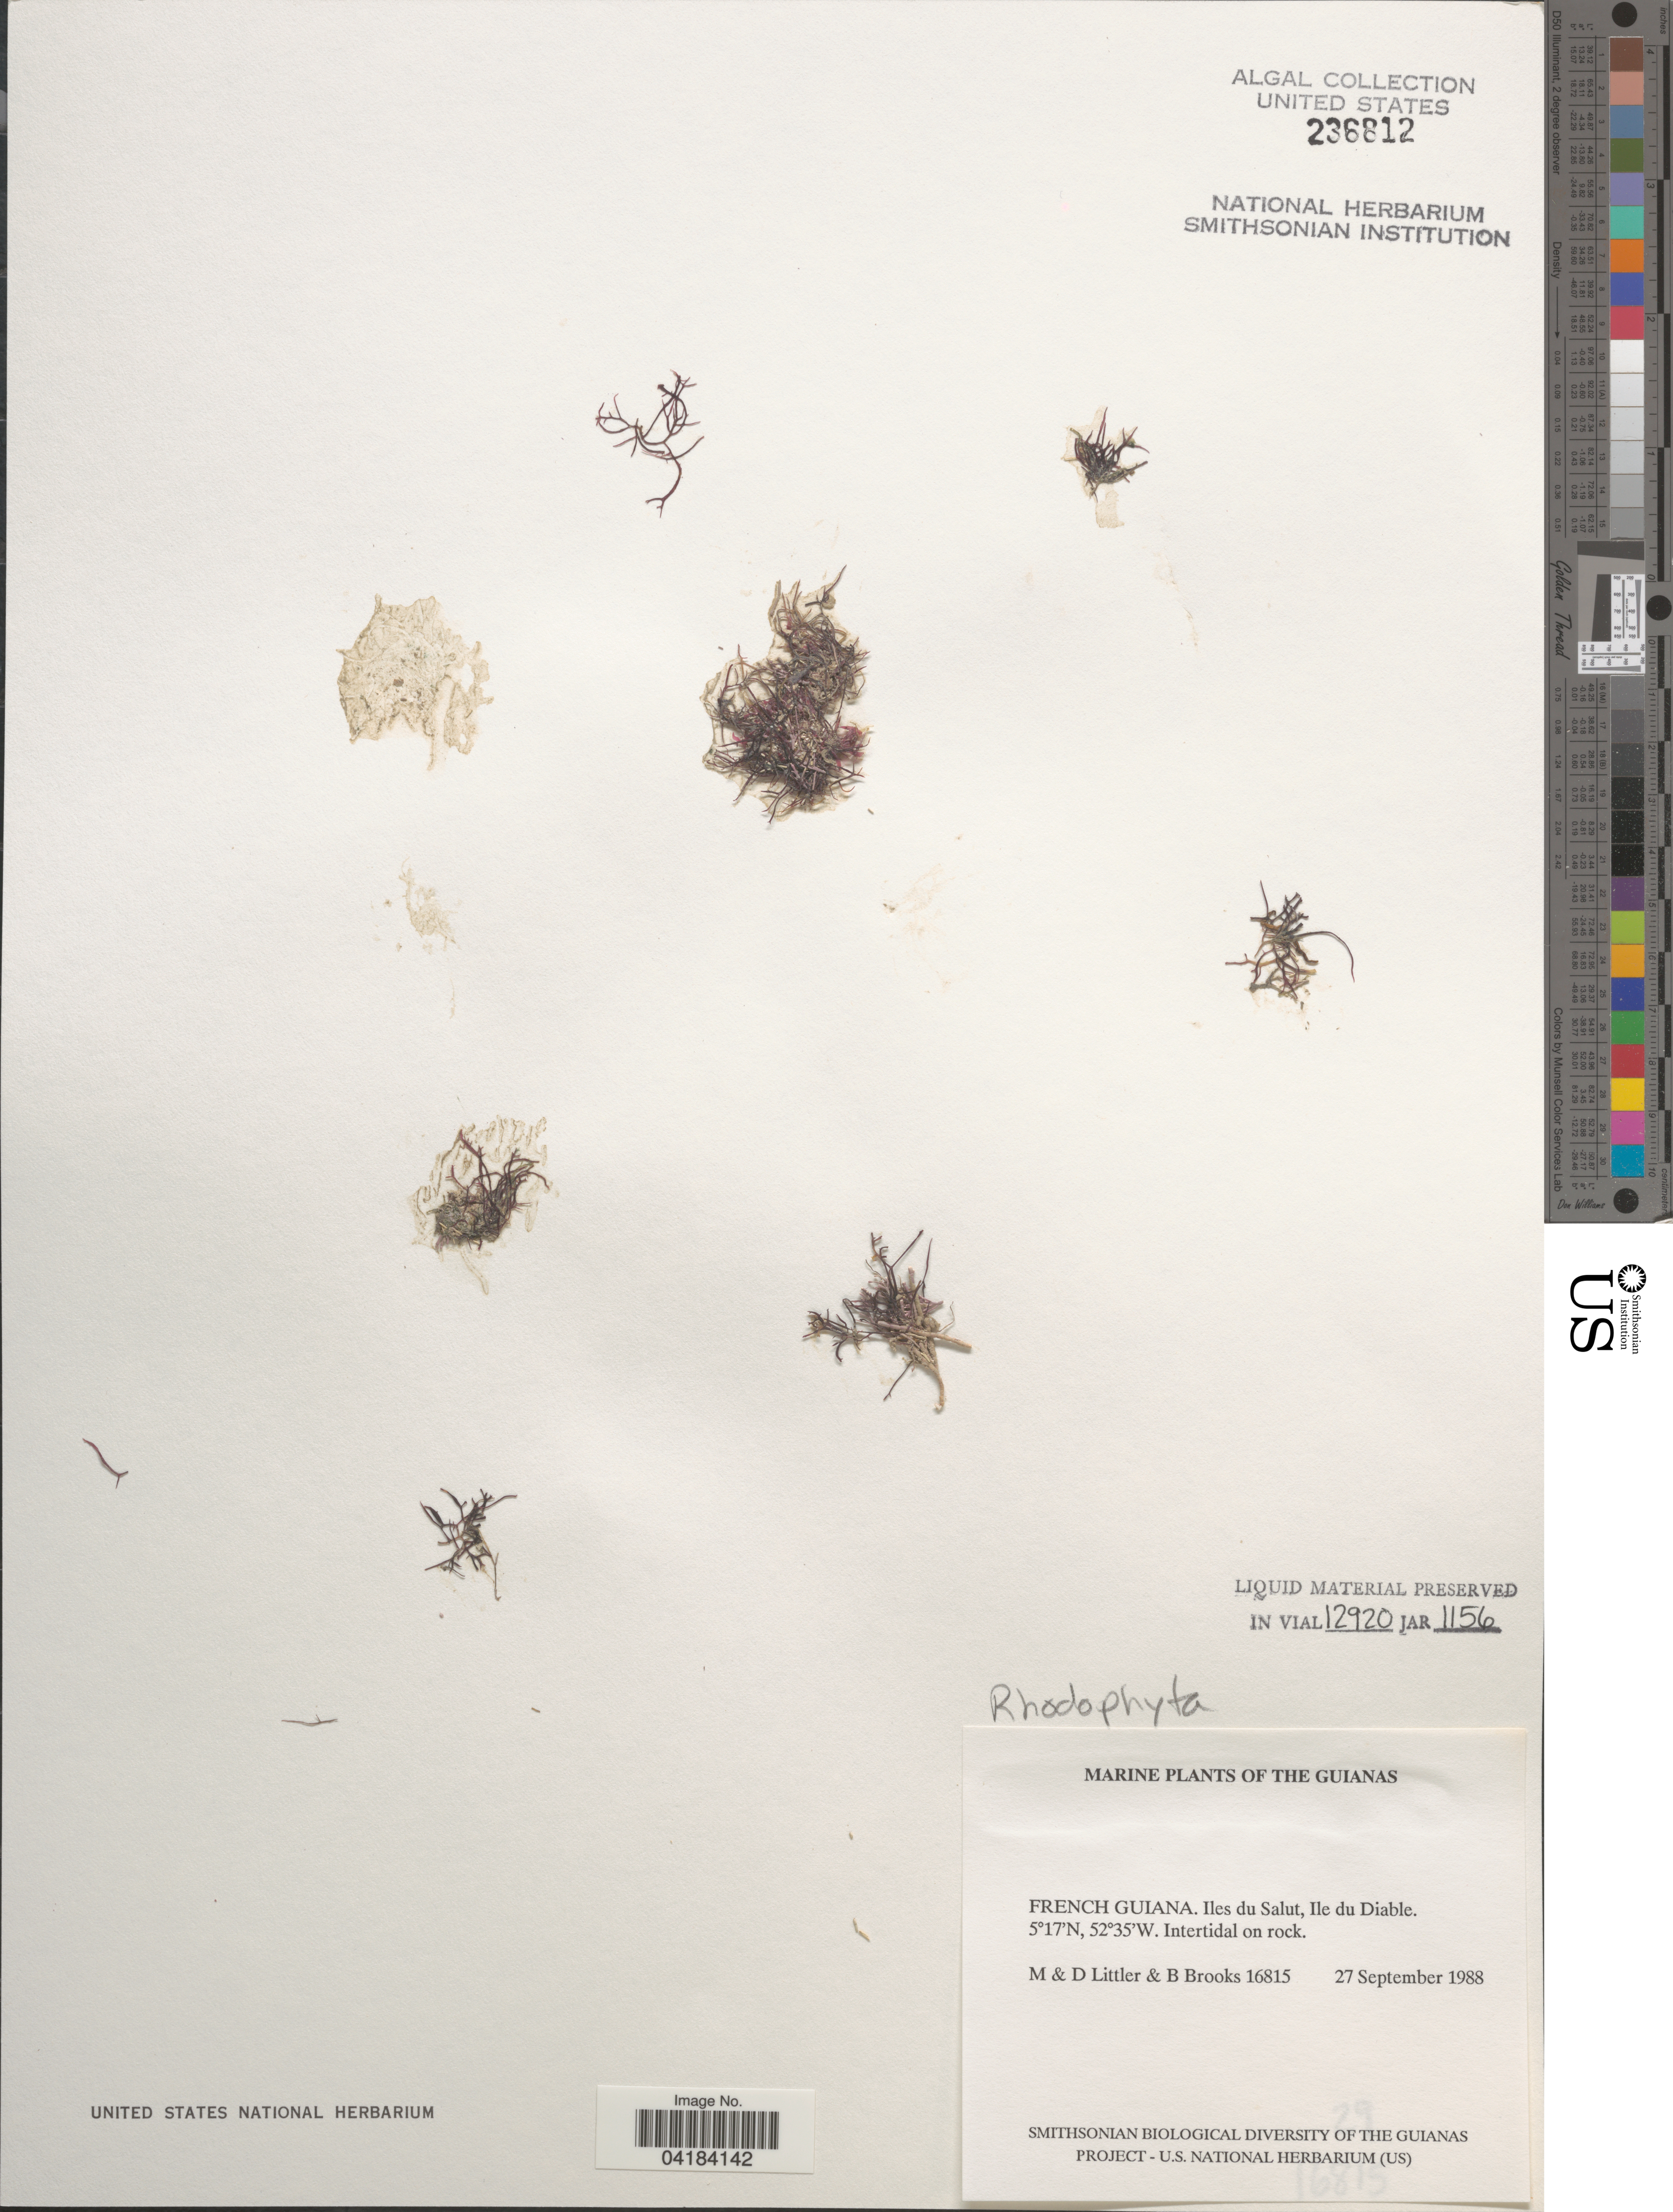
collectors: M. Littler, D. S. Littler & B. Brooks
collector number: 16815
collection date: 1988-09-27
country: French Guiana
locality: The Guianas. Iles du Salut, Ile du Diable.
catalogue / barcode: US 236812